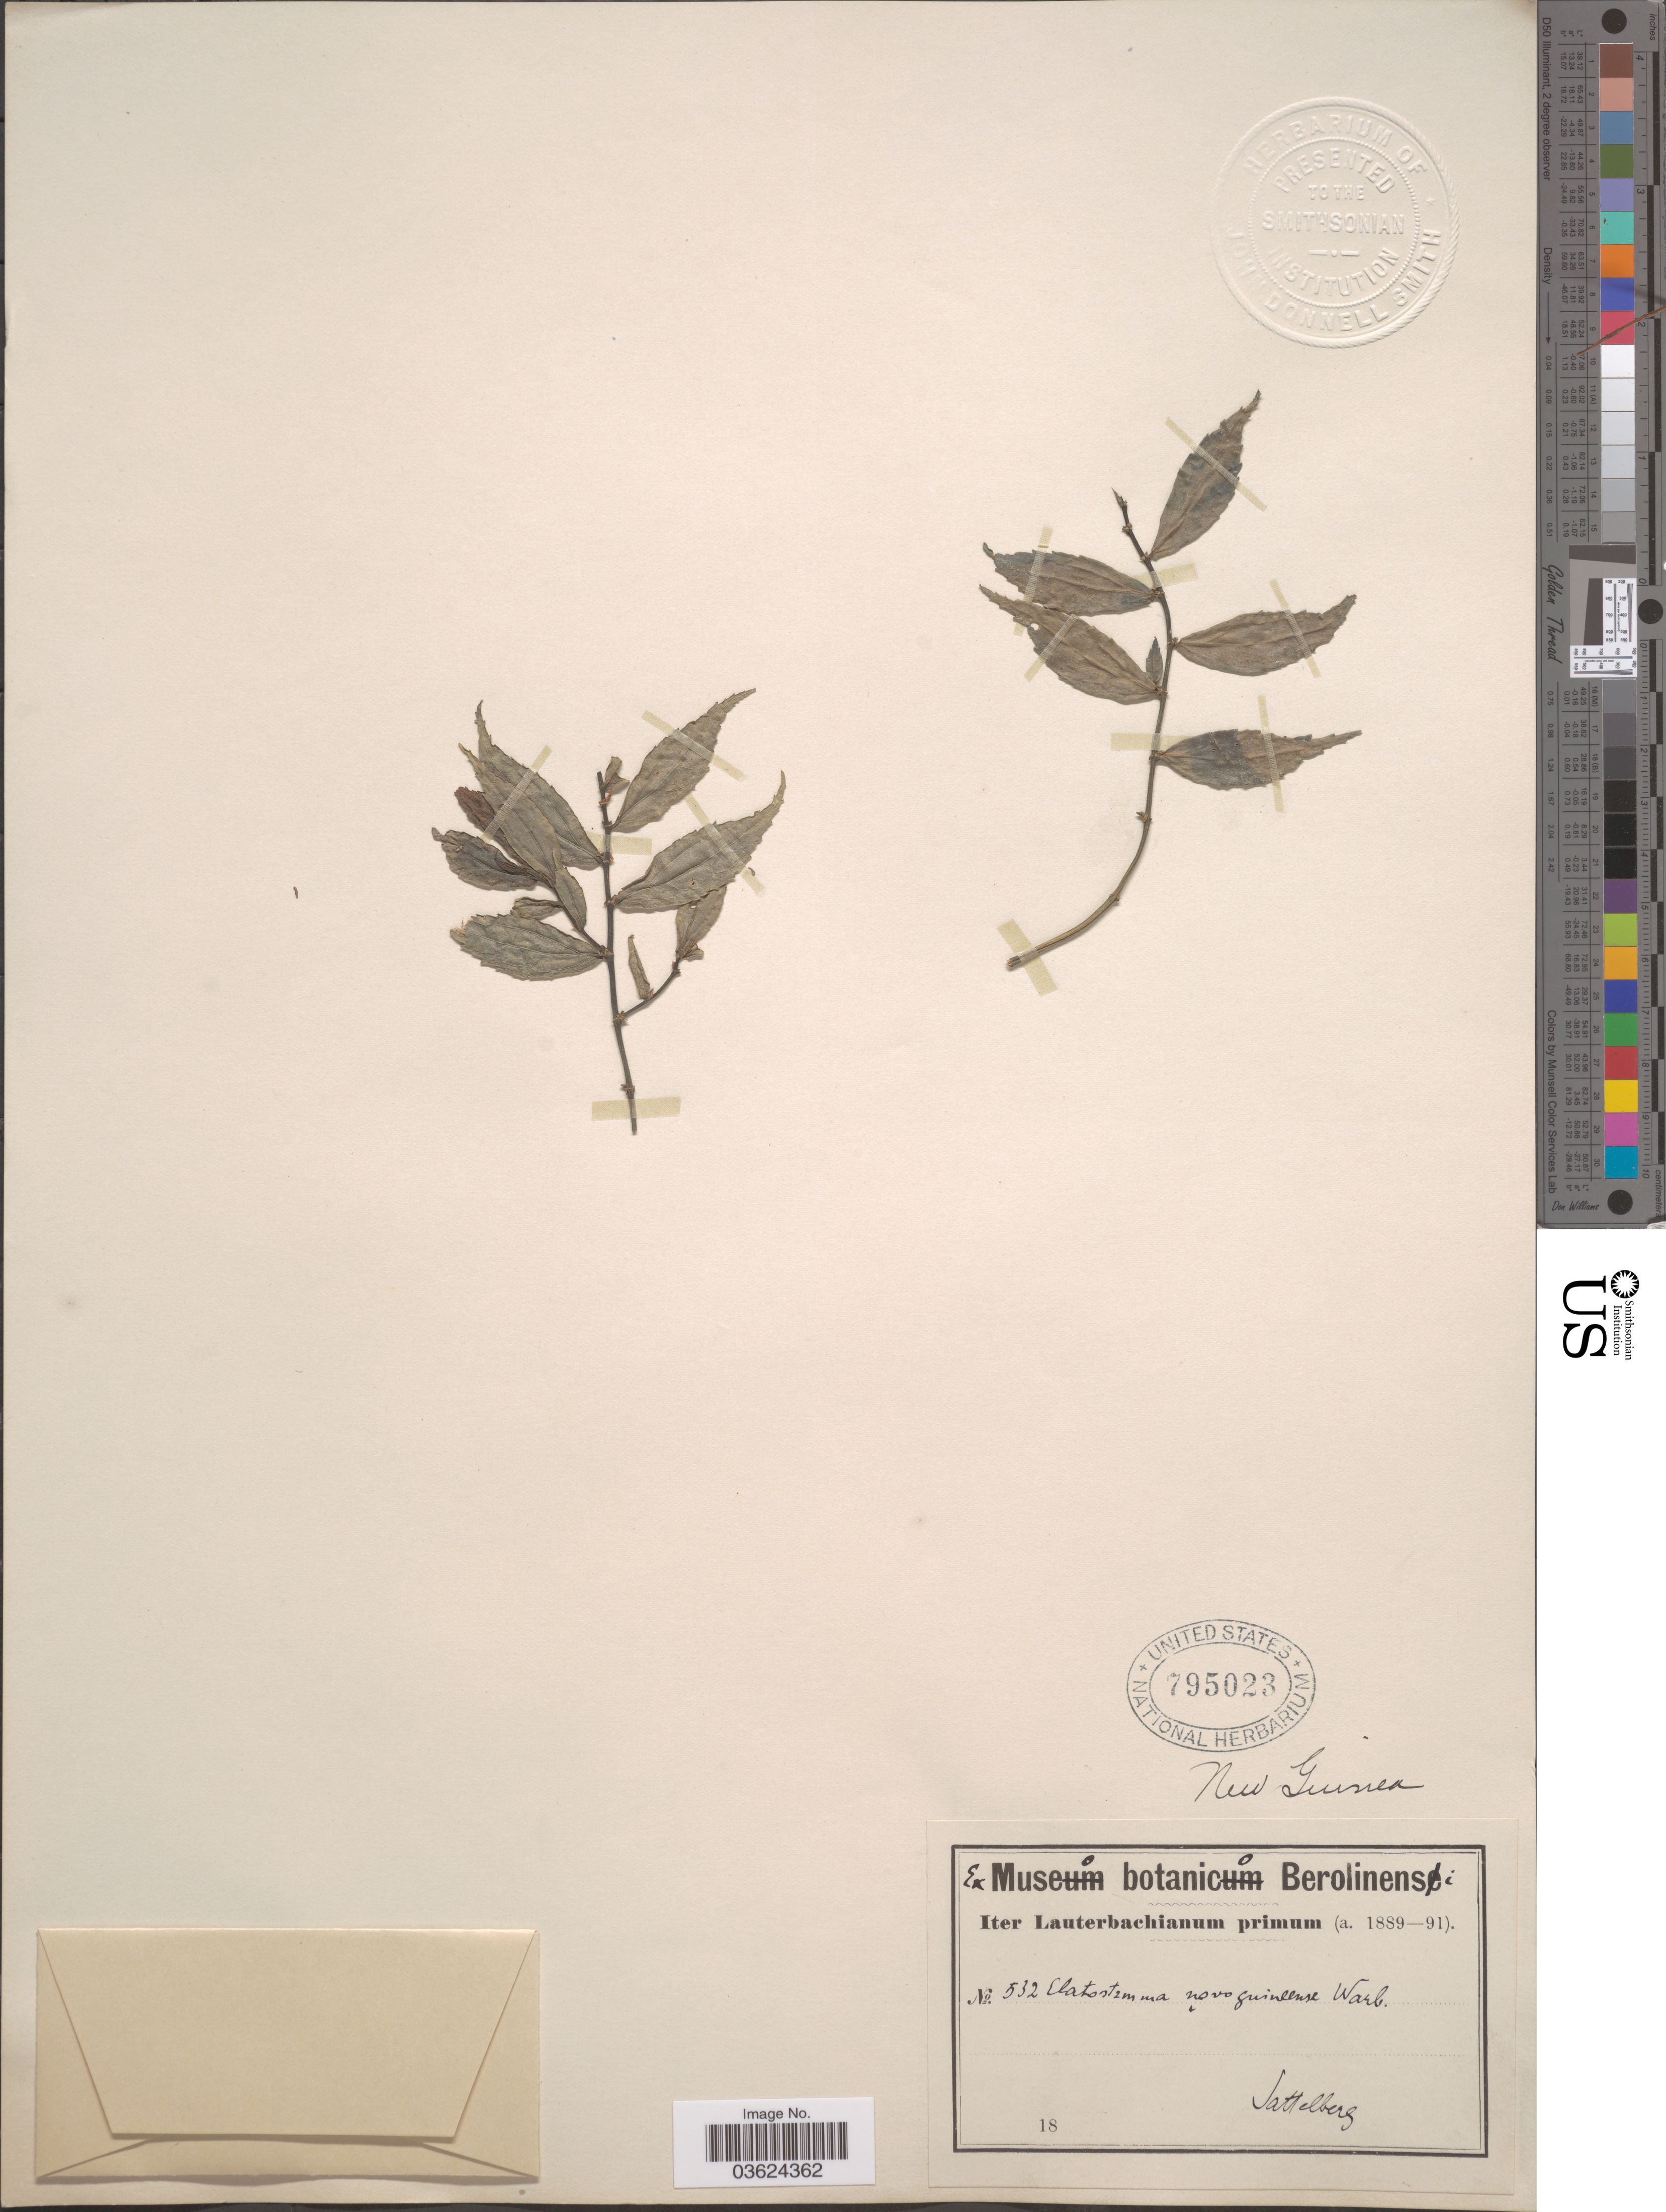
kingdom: Plantae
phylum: Tracheophyta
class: Magnoliopsida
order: Rosales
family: Urticaceae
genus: Elatostema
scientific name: Elatostema novoguineense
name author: Warb.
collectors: Sattelberg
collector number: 532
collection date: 1889/1891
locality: Iter Lauterbachianum primum [unsure placement]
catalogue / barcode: US 795023